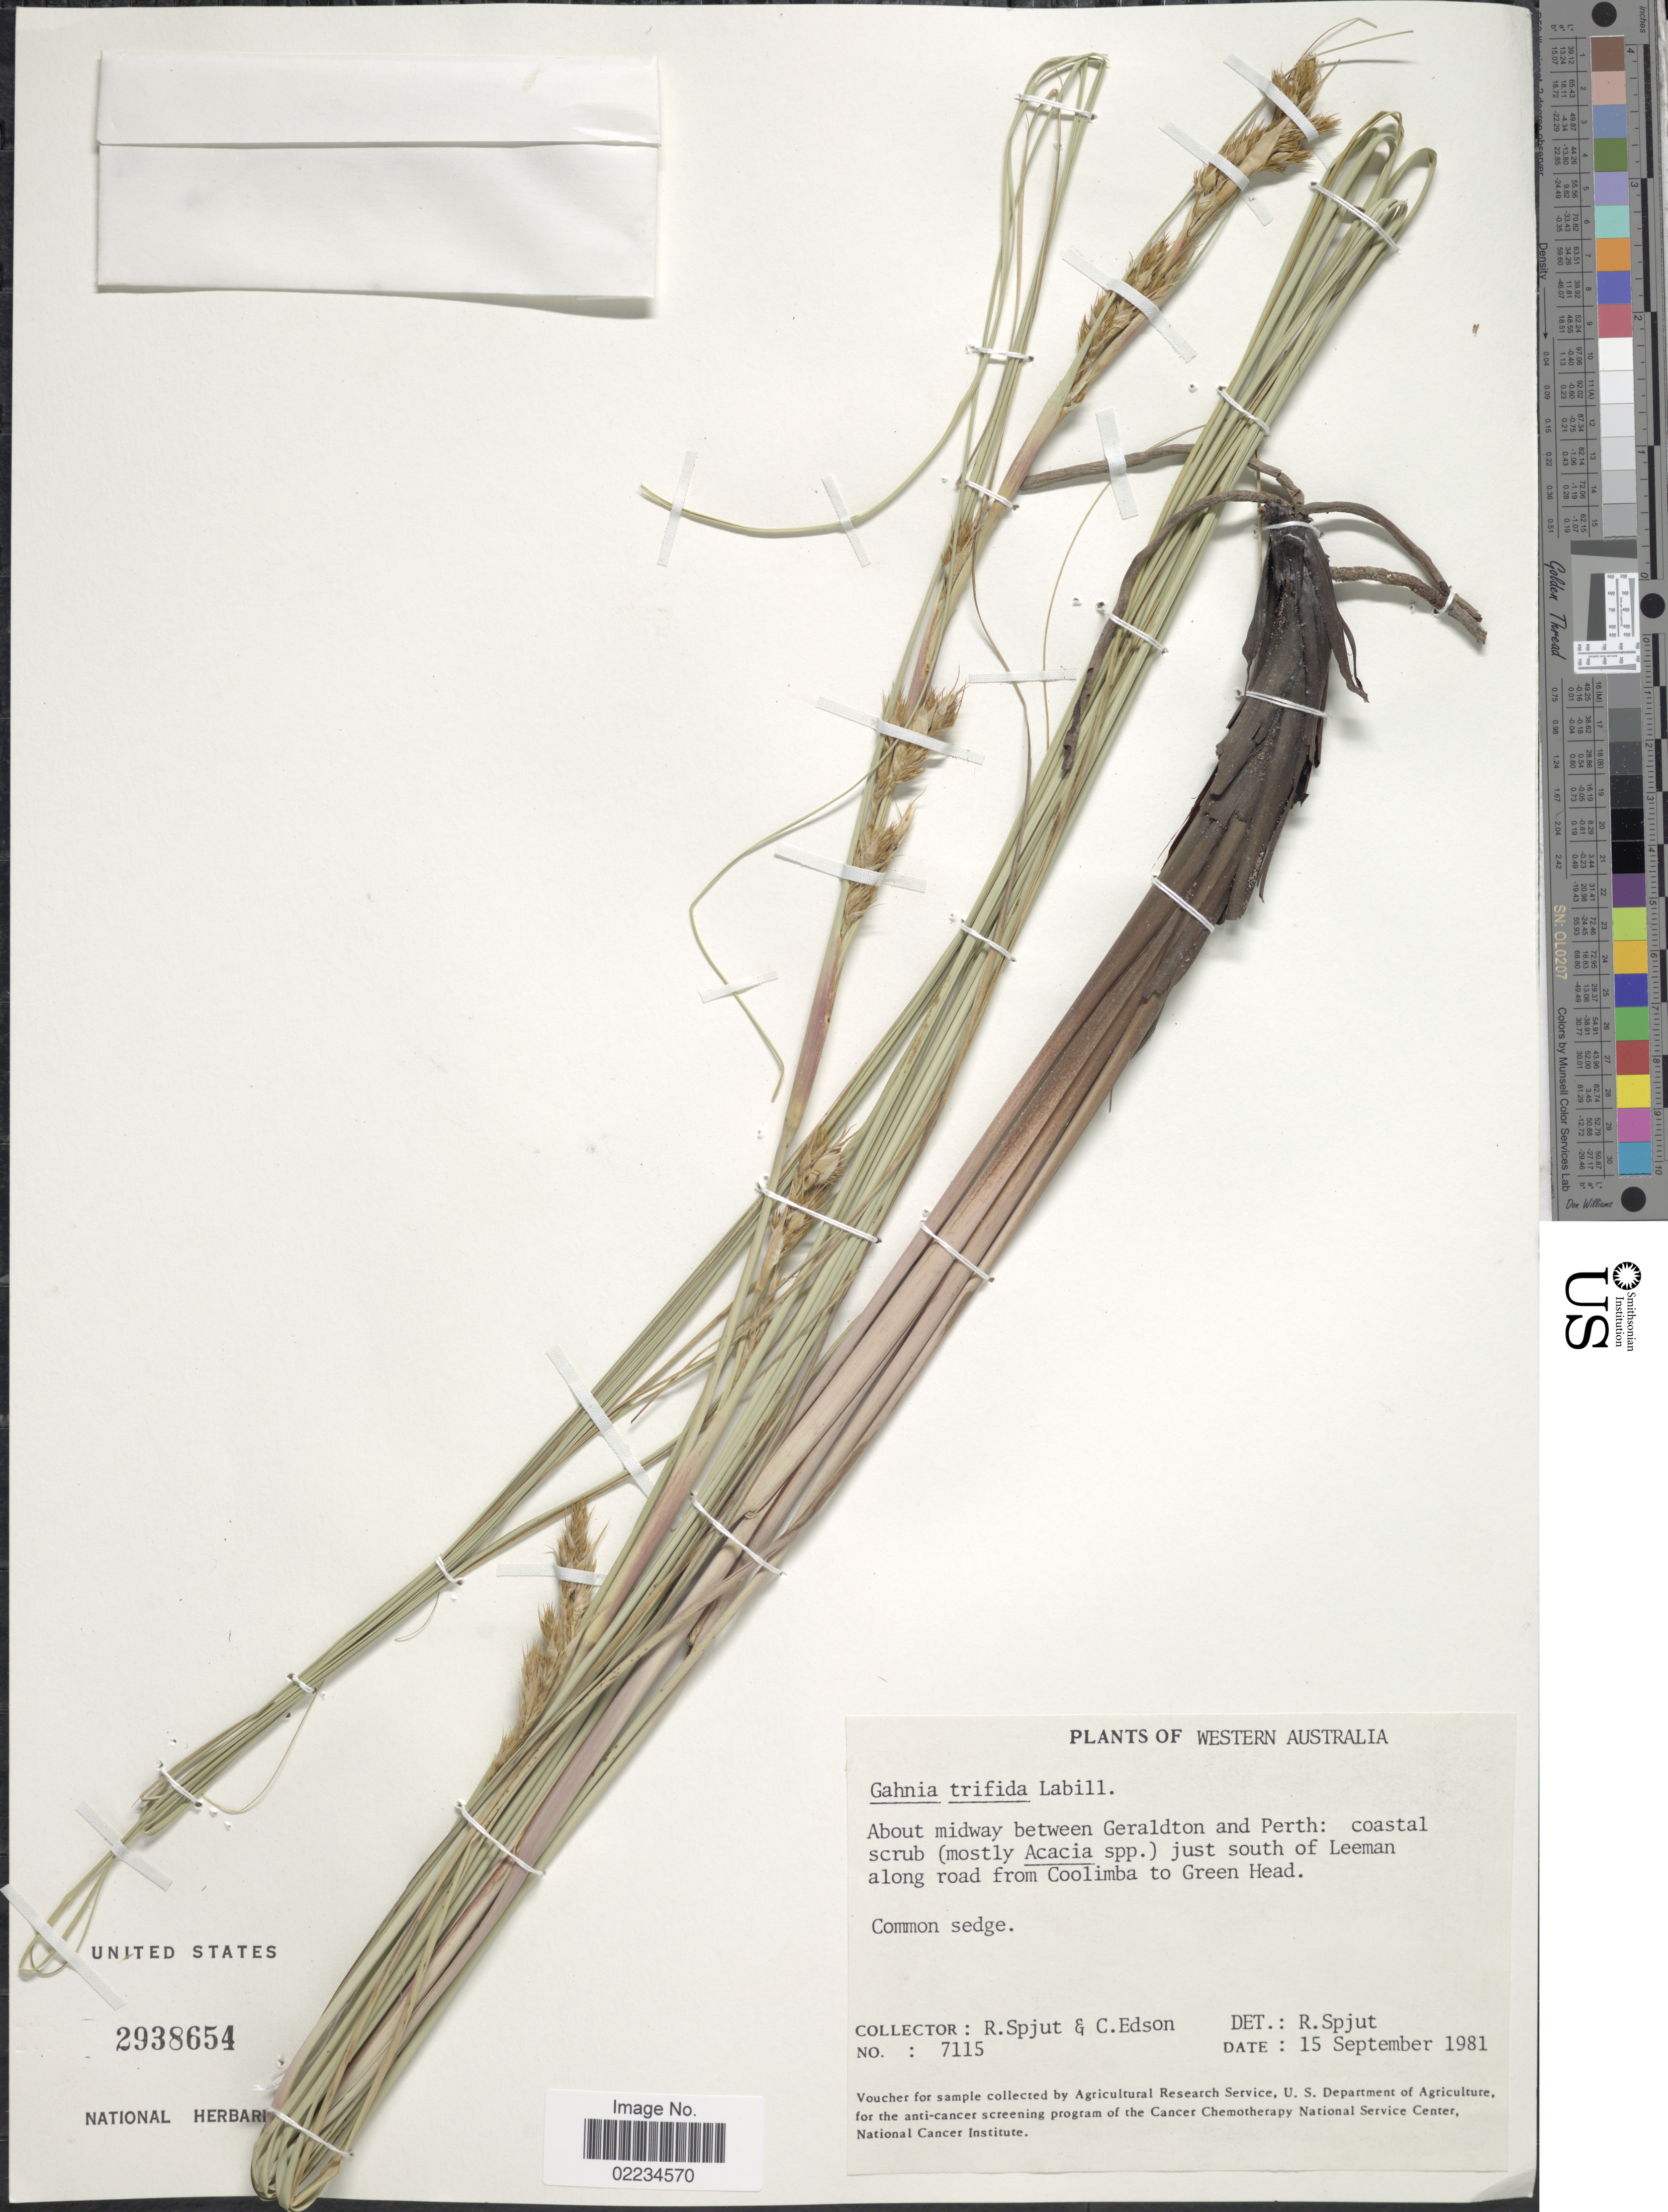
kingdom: Plantae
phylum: Tracheophyta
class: Liliopsida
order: Poales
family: Cyperaceae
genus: Gahnia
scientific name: Gahnia trifida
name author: Labill.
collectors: R. Spjut & C. Edson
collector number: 7115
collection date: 1981-09-15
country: Australia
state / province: Western Australia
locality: About midway between Geraldton and Perth: coastal scrub (mostly Acacia spp.) just south of Leeman along road from Coolimba to Green Hotel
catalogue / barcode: US 2938654